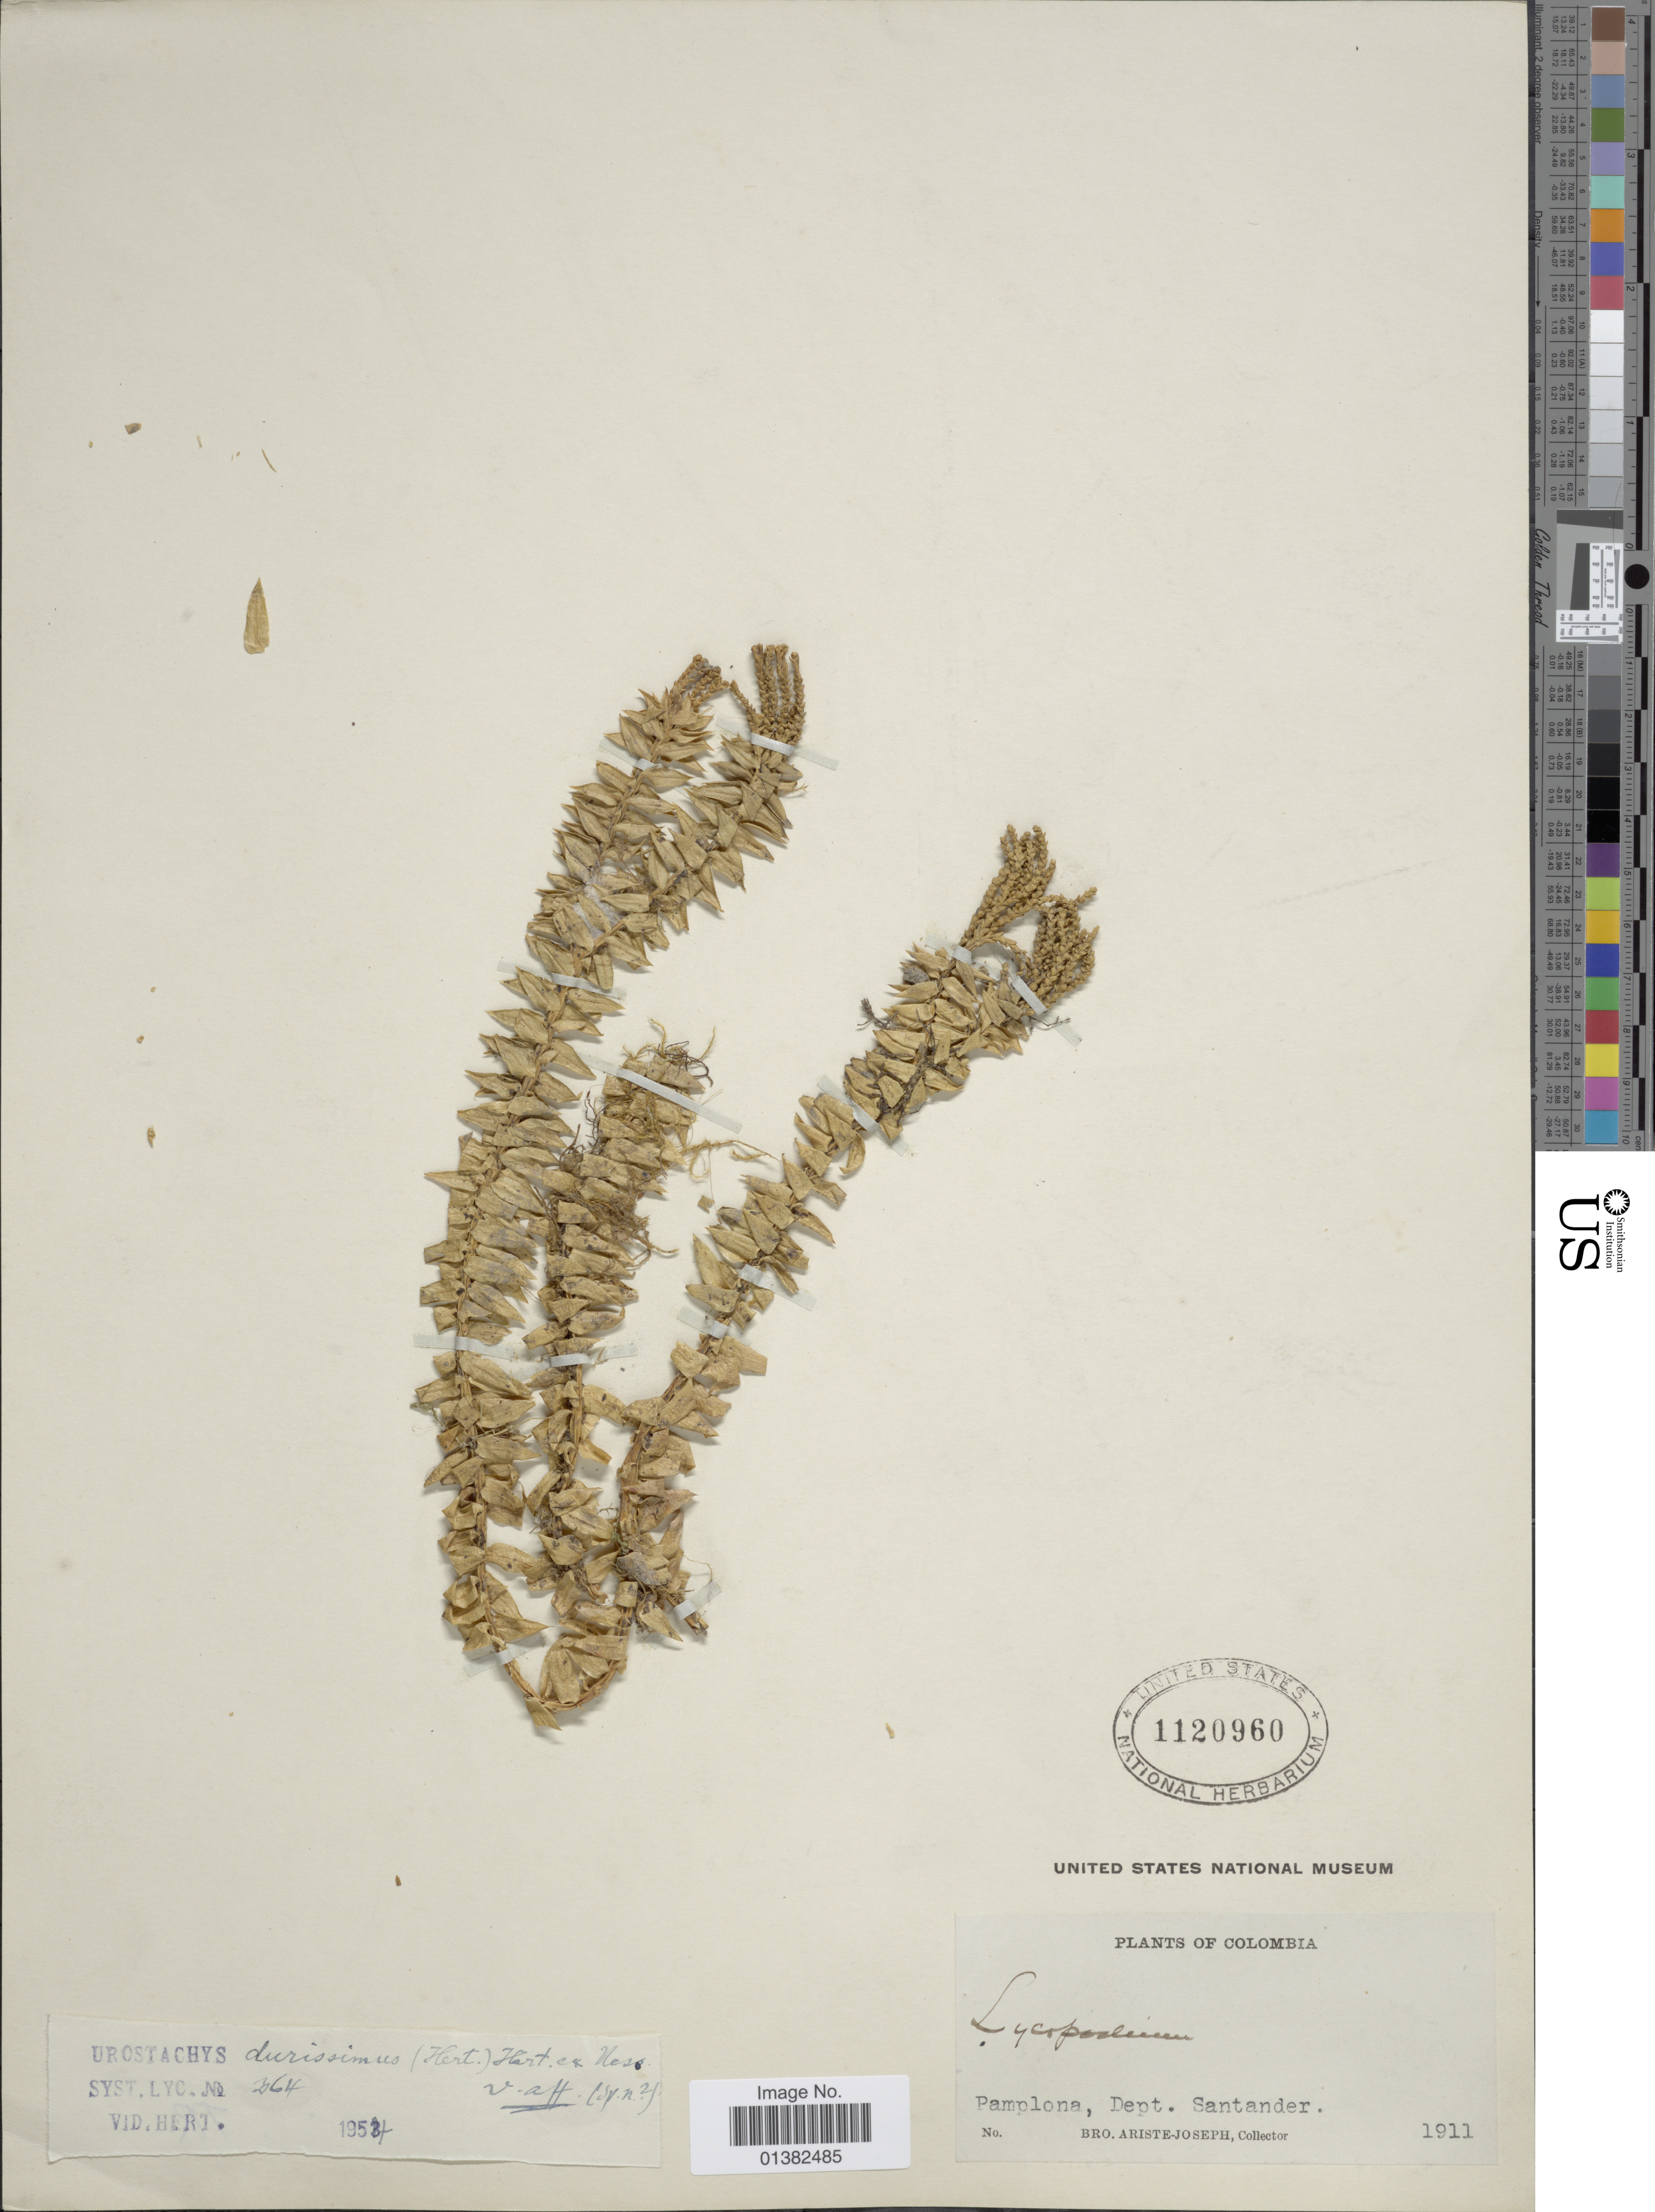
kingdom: Plantae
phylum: Tracheophyta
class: Lycopodiopsida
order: Lycopodiales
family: Lycopodiaceae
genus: Phlegmariurus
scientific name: Phlegmariurus pruinosus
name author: (Herter) B. Øllg.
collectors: Bro. Ariste-Joseph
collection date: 1911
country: Colombia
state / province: Santander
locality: Pamplona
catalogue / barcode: US 1120960